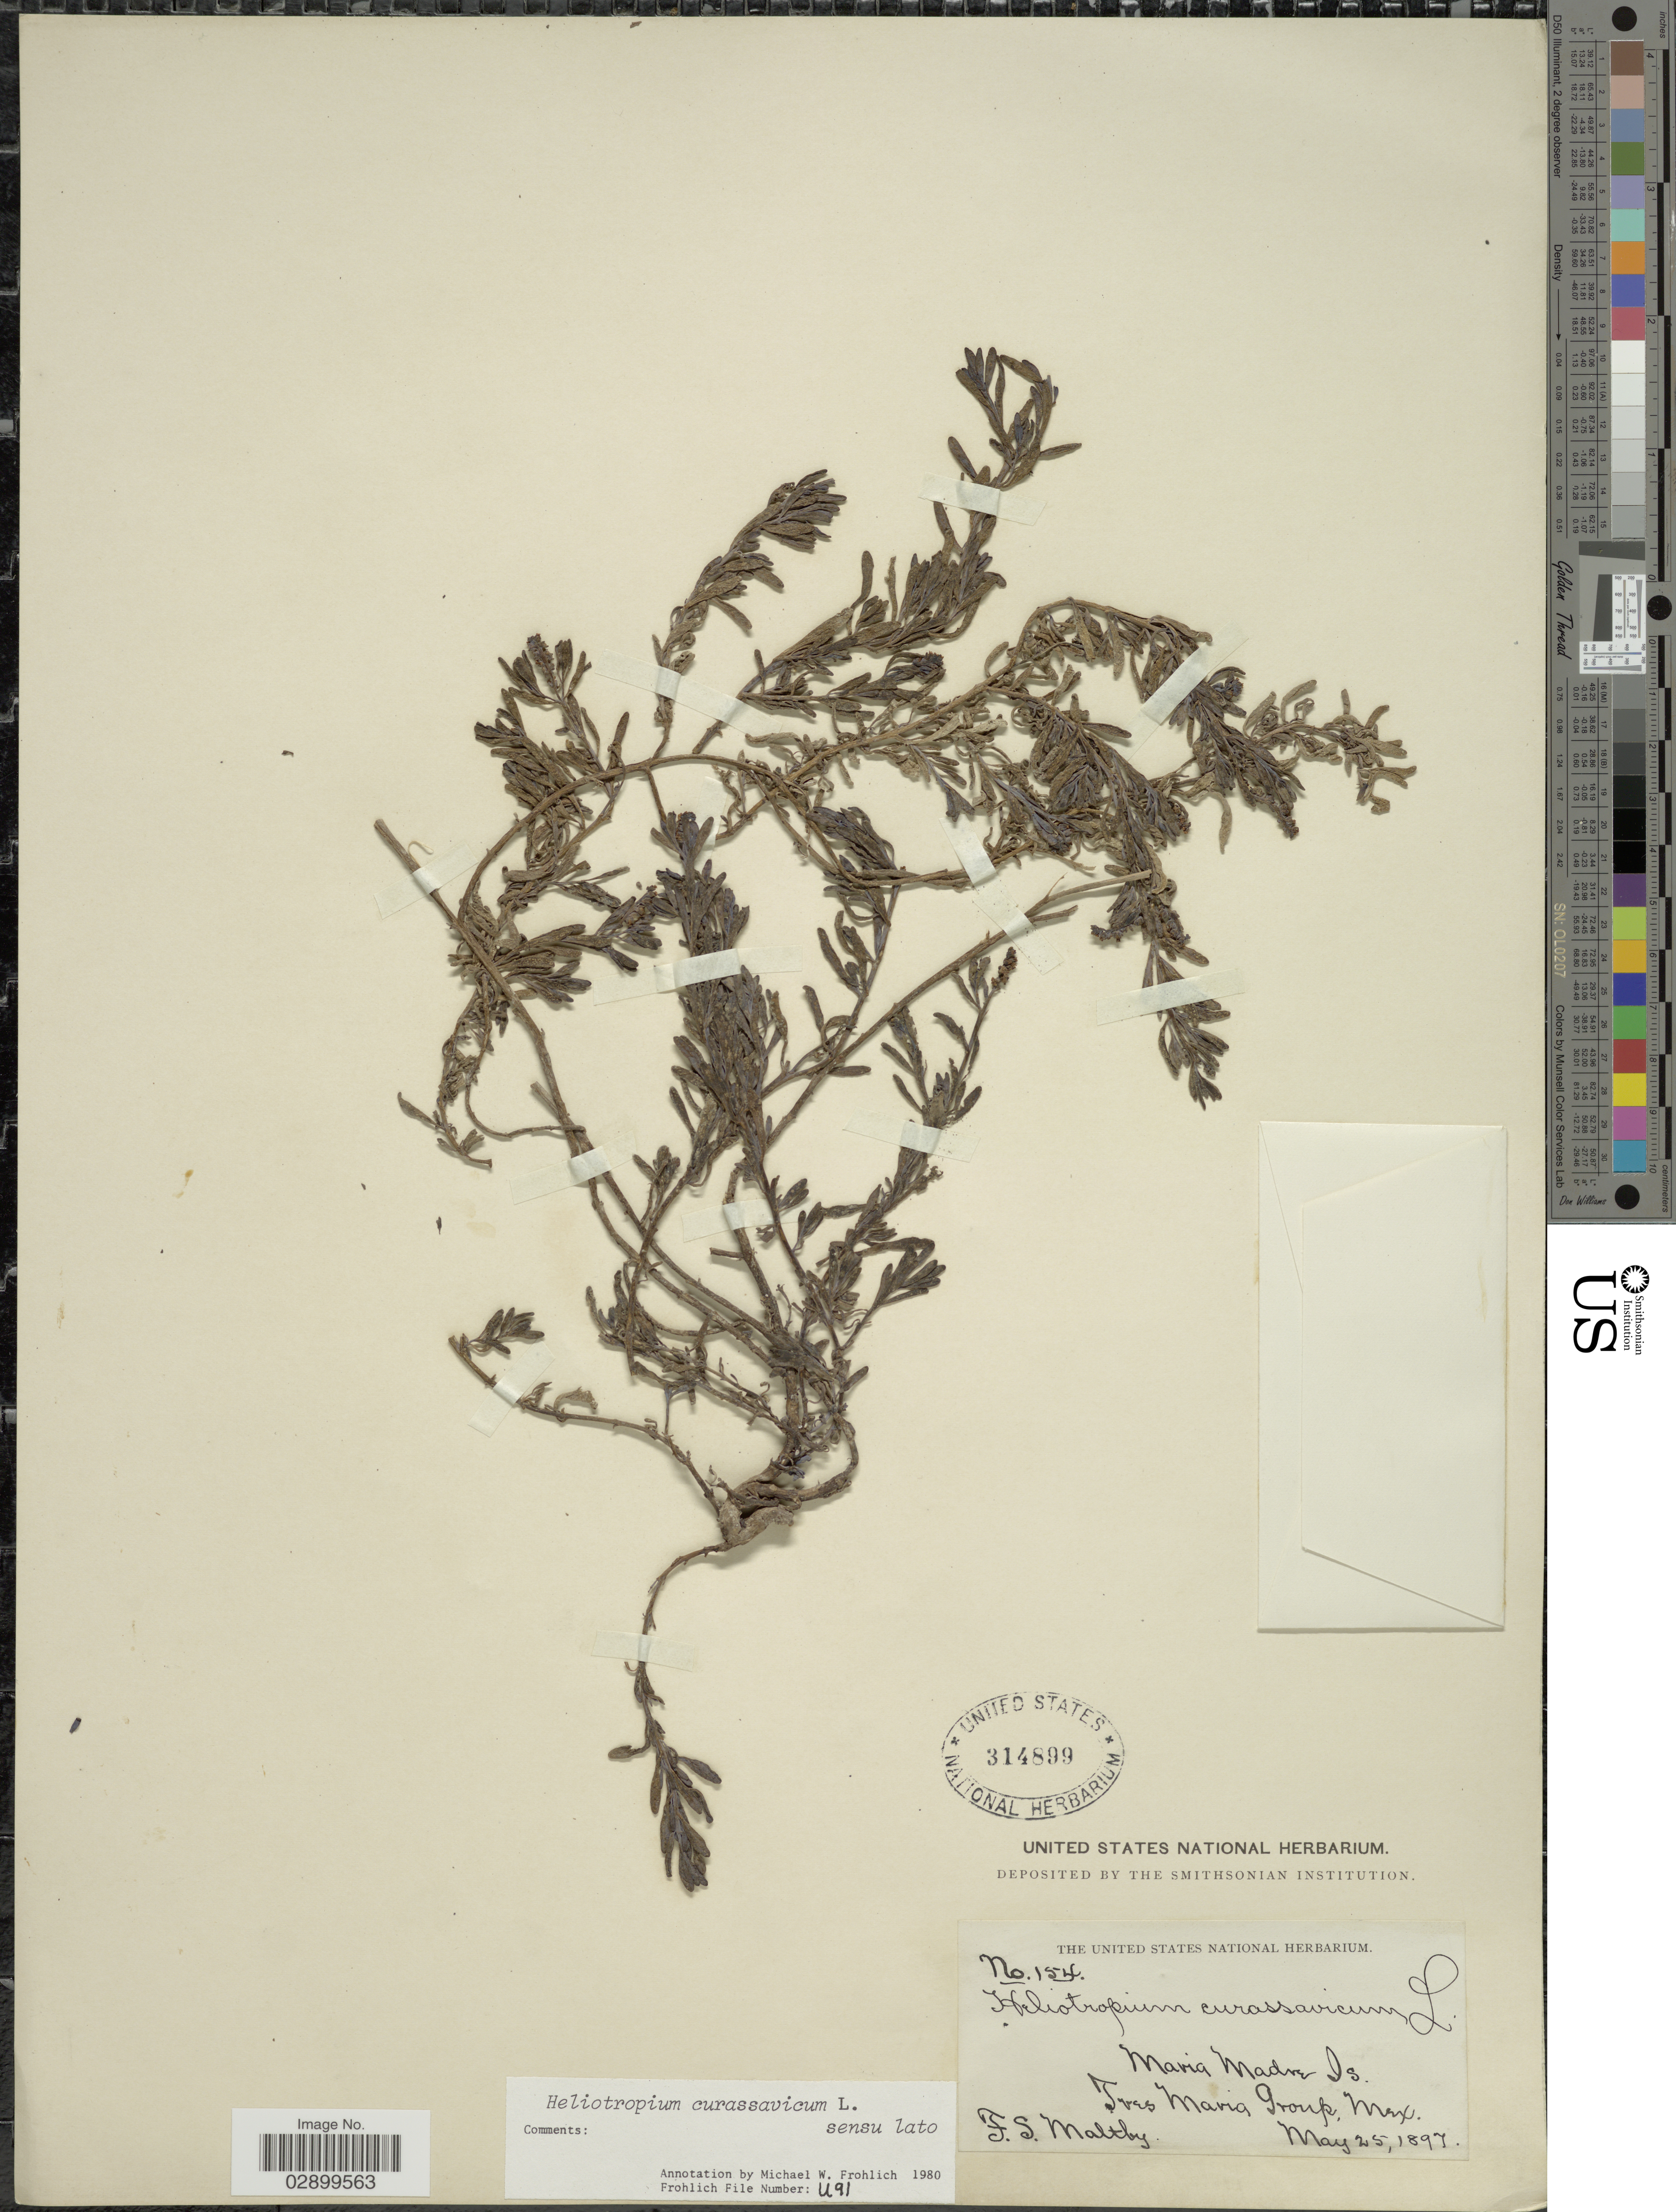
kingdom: Plantae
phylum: Tracheophyta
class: Magnoliopsida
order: Boraginales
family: Heliotropiaceae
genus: Heliotropium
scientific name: Heliotropium curassavicum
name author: L.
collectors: F. S. Maltby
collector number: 154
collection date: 1897-05-25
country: Mexico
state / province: Nayarit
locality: Maria Madre Is., Tres Maria Group.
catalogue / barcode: US 314899